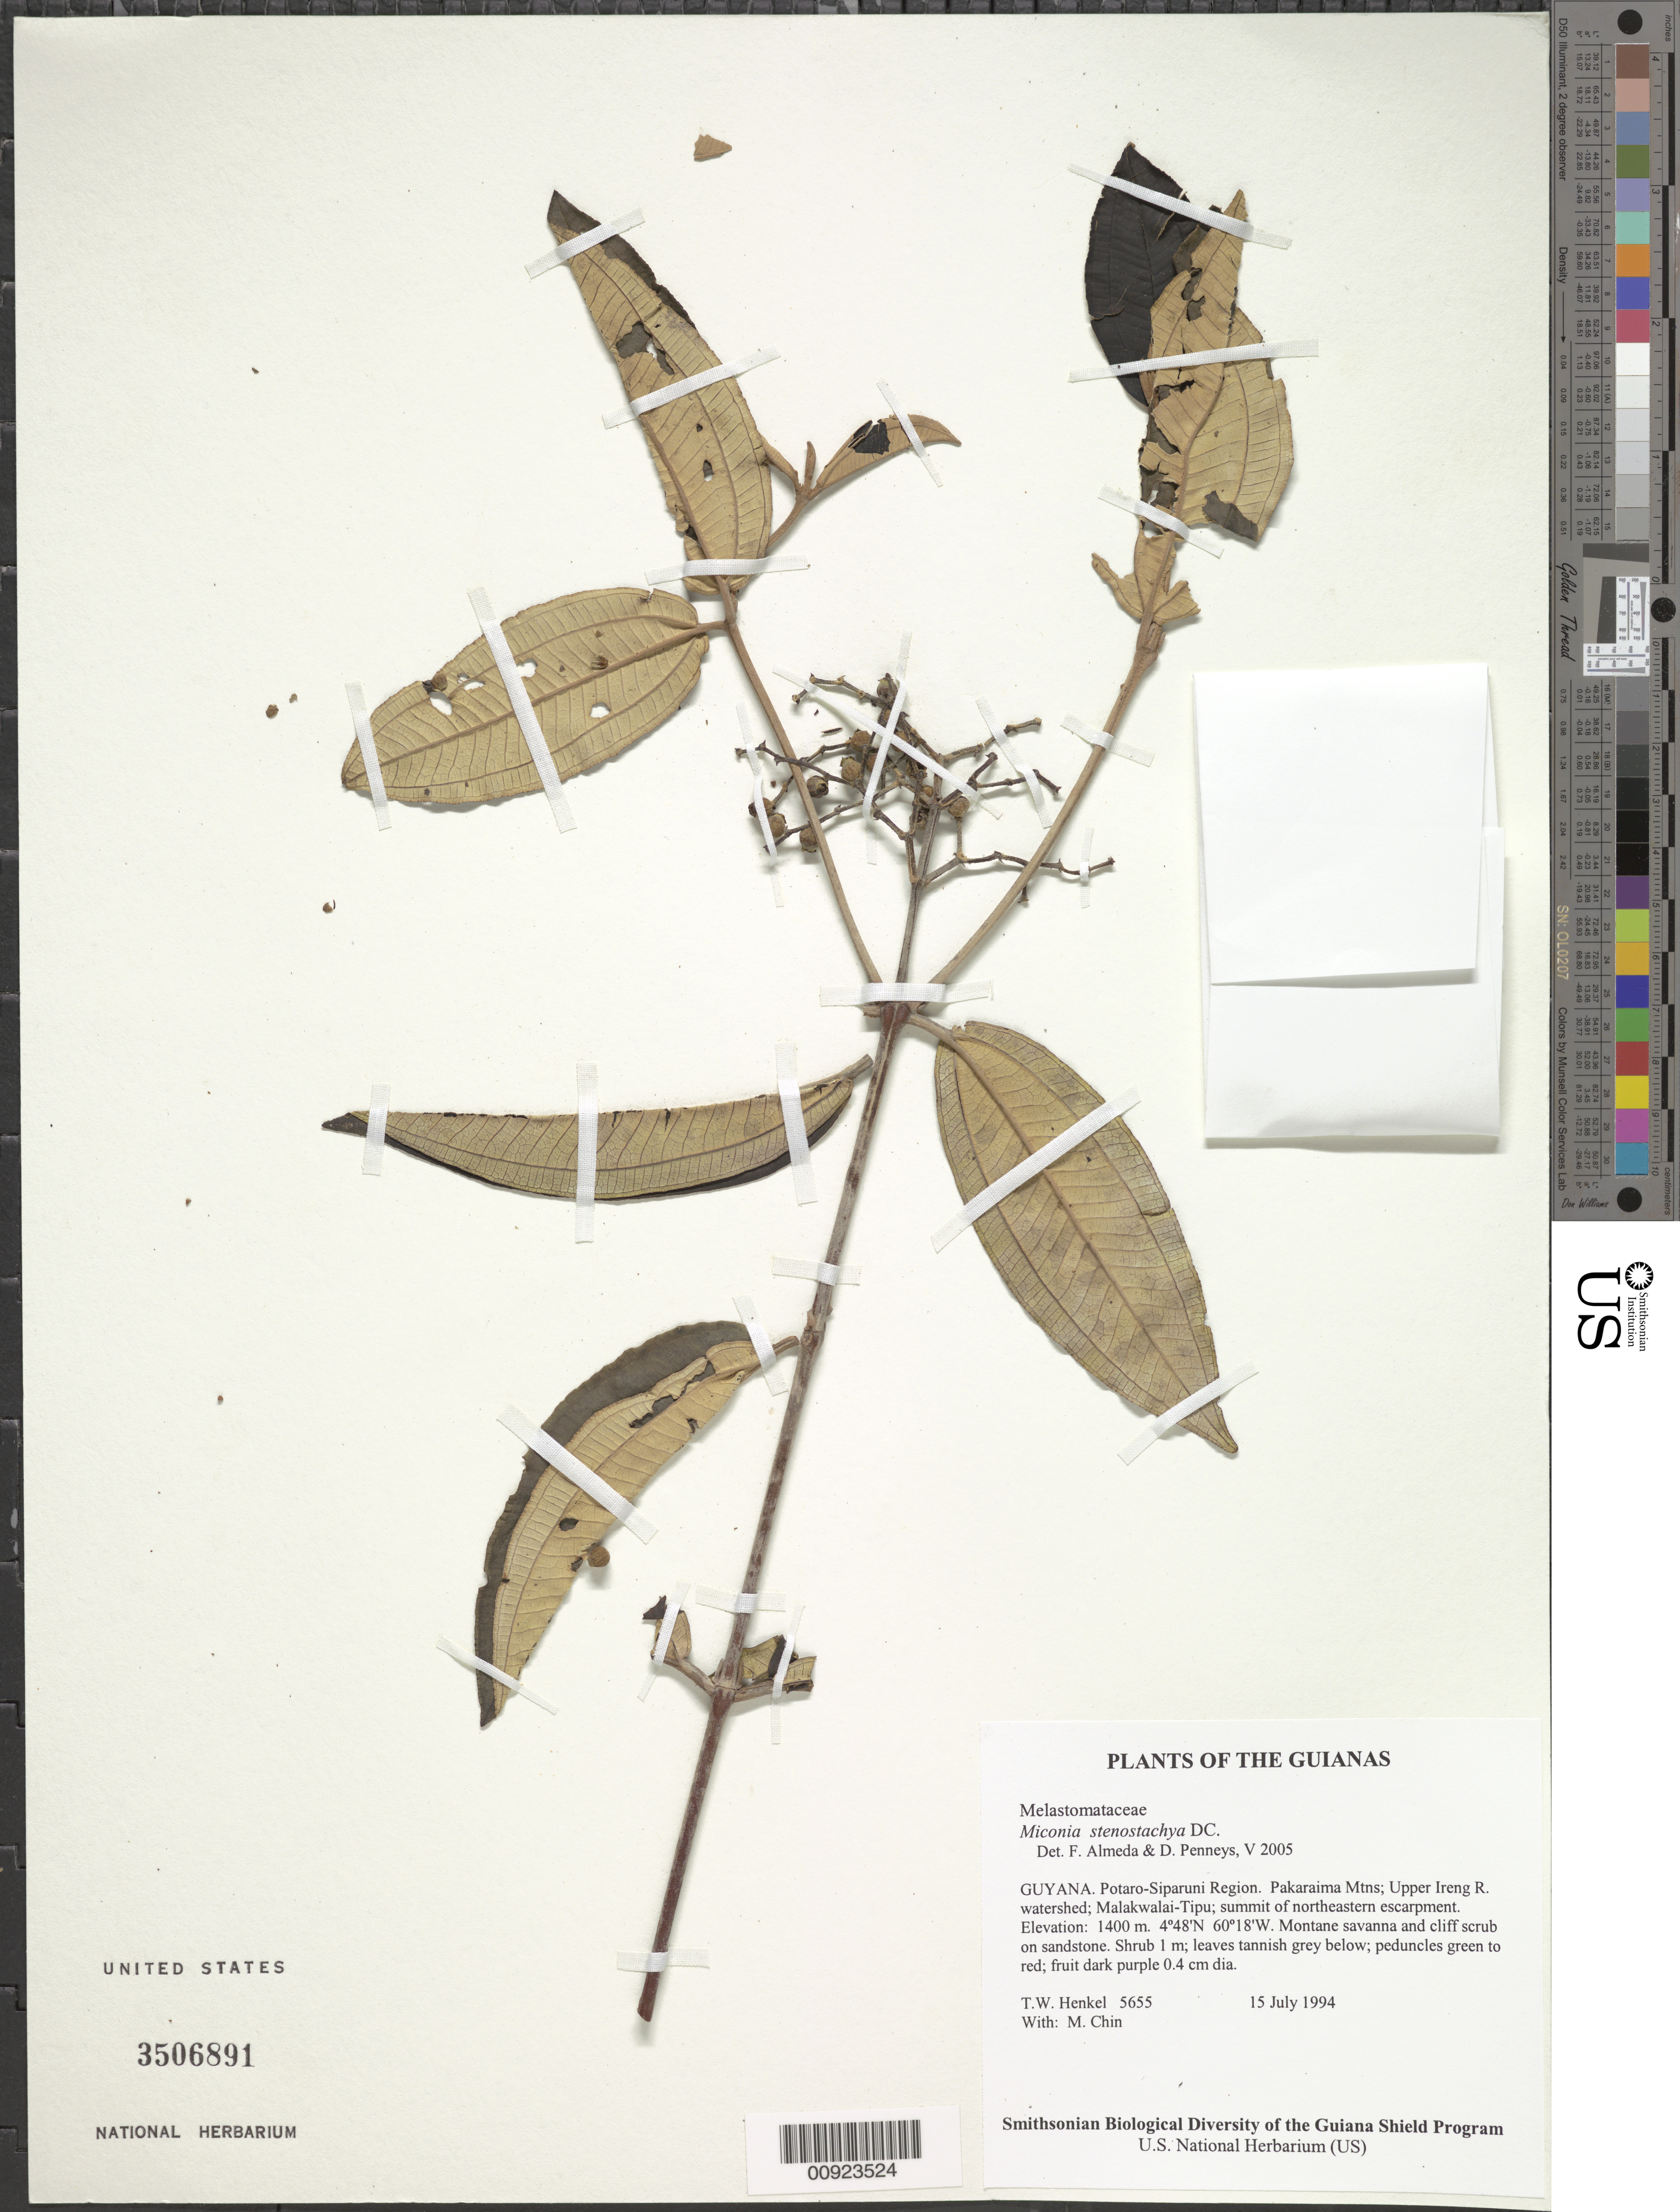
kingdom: Plantae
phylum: Tracheophyta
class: Magnoliopsida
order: Myrtales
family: Melastomataceae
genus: Miconia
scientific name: Miconia stenostachya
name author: DC.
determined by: Almeda, F.; Penneys, D. S.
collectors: T. Henkel & M. Chin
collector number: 5655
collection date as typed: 15 July 1994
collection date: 1994-07-15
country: Guyana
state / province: Potaro-Siparuni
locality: Pakaraima Mtns; Upper Ireng R. watershed; Malakwalai-Tipu; summit of northeastern escarpment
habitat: Montane savanna and cliff scrub on sandstone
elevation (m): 1400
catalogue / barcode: US 3506891